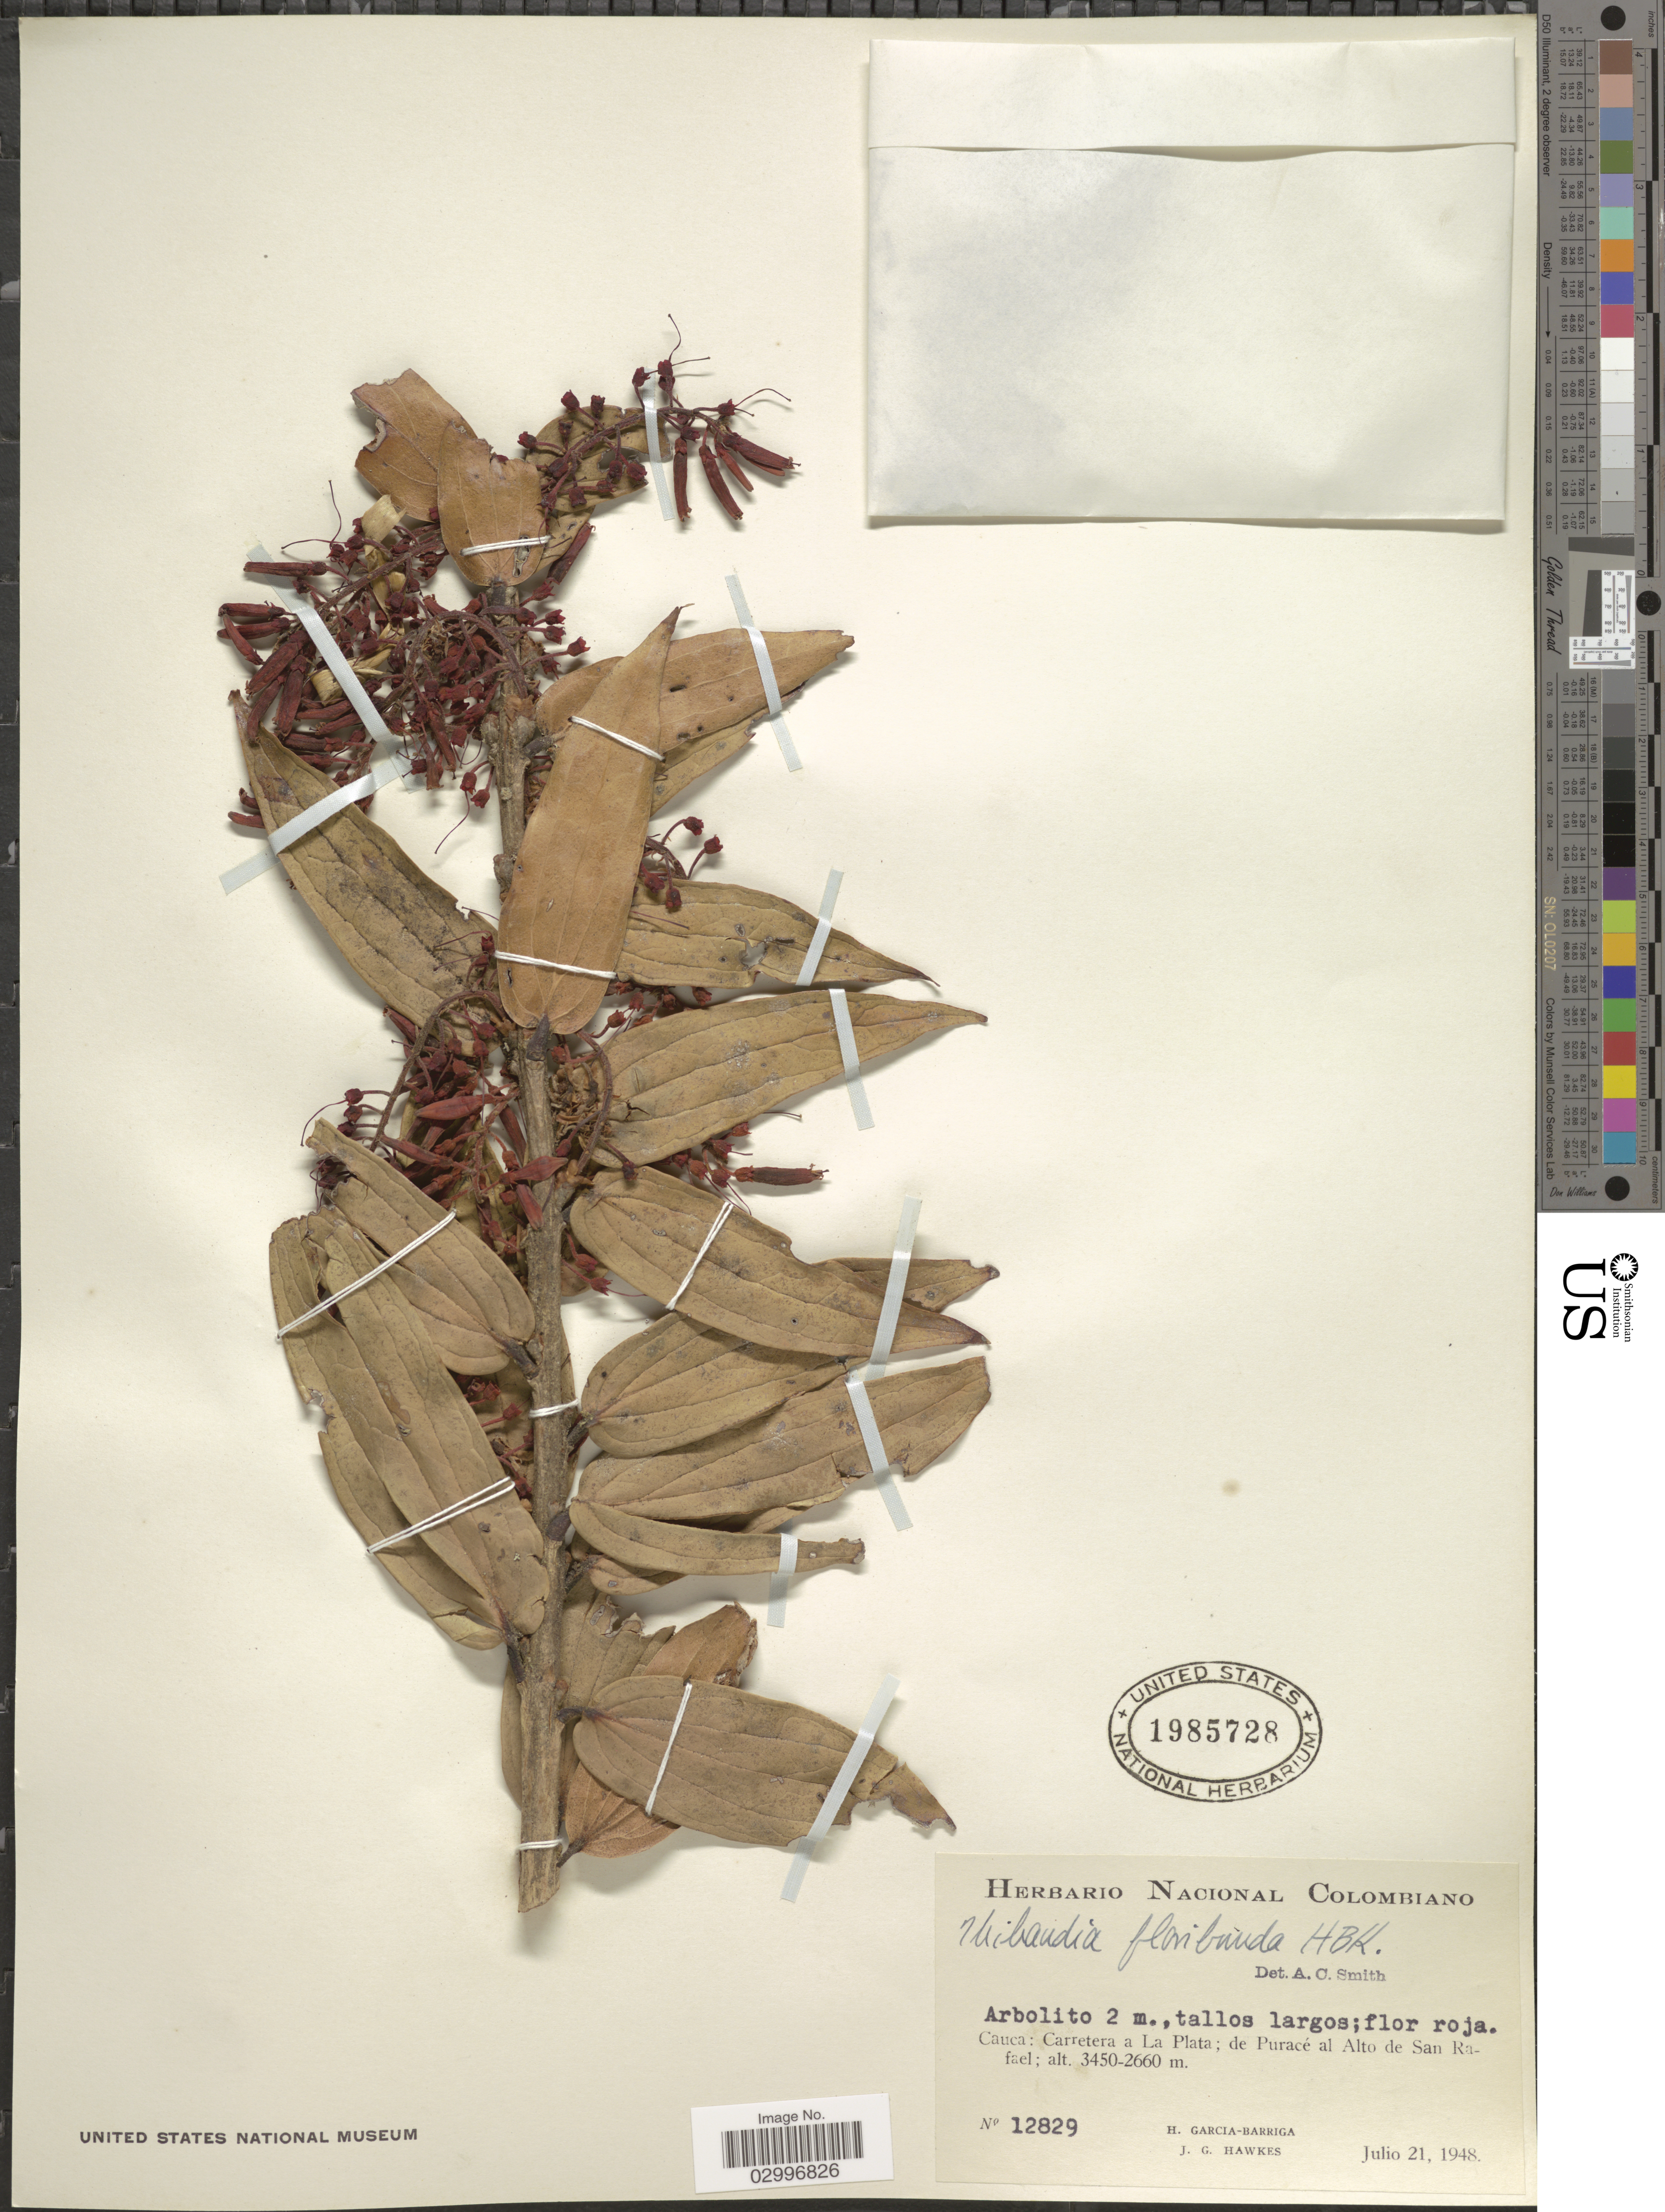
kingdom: Plantae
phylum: Tracheophyta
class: Magnoliopsida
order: Ericales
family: Ericaceae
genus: Thibaudia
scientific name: Thibaudia floribunda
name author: Kunth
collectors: H. García Barriga & J. Hawkes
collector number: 12829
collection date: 1948-07-21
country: Colombia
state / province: Cauca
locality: Carretera a La Plata; de Puracé al Alto de San Rafael.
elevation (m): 2660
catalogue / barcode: US 1985728